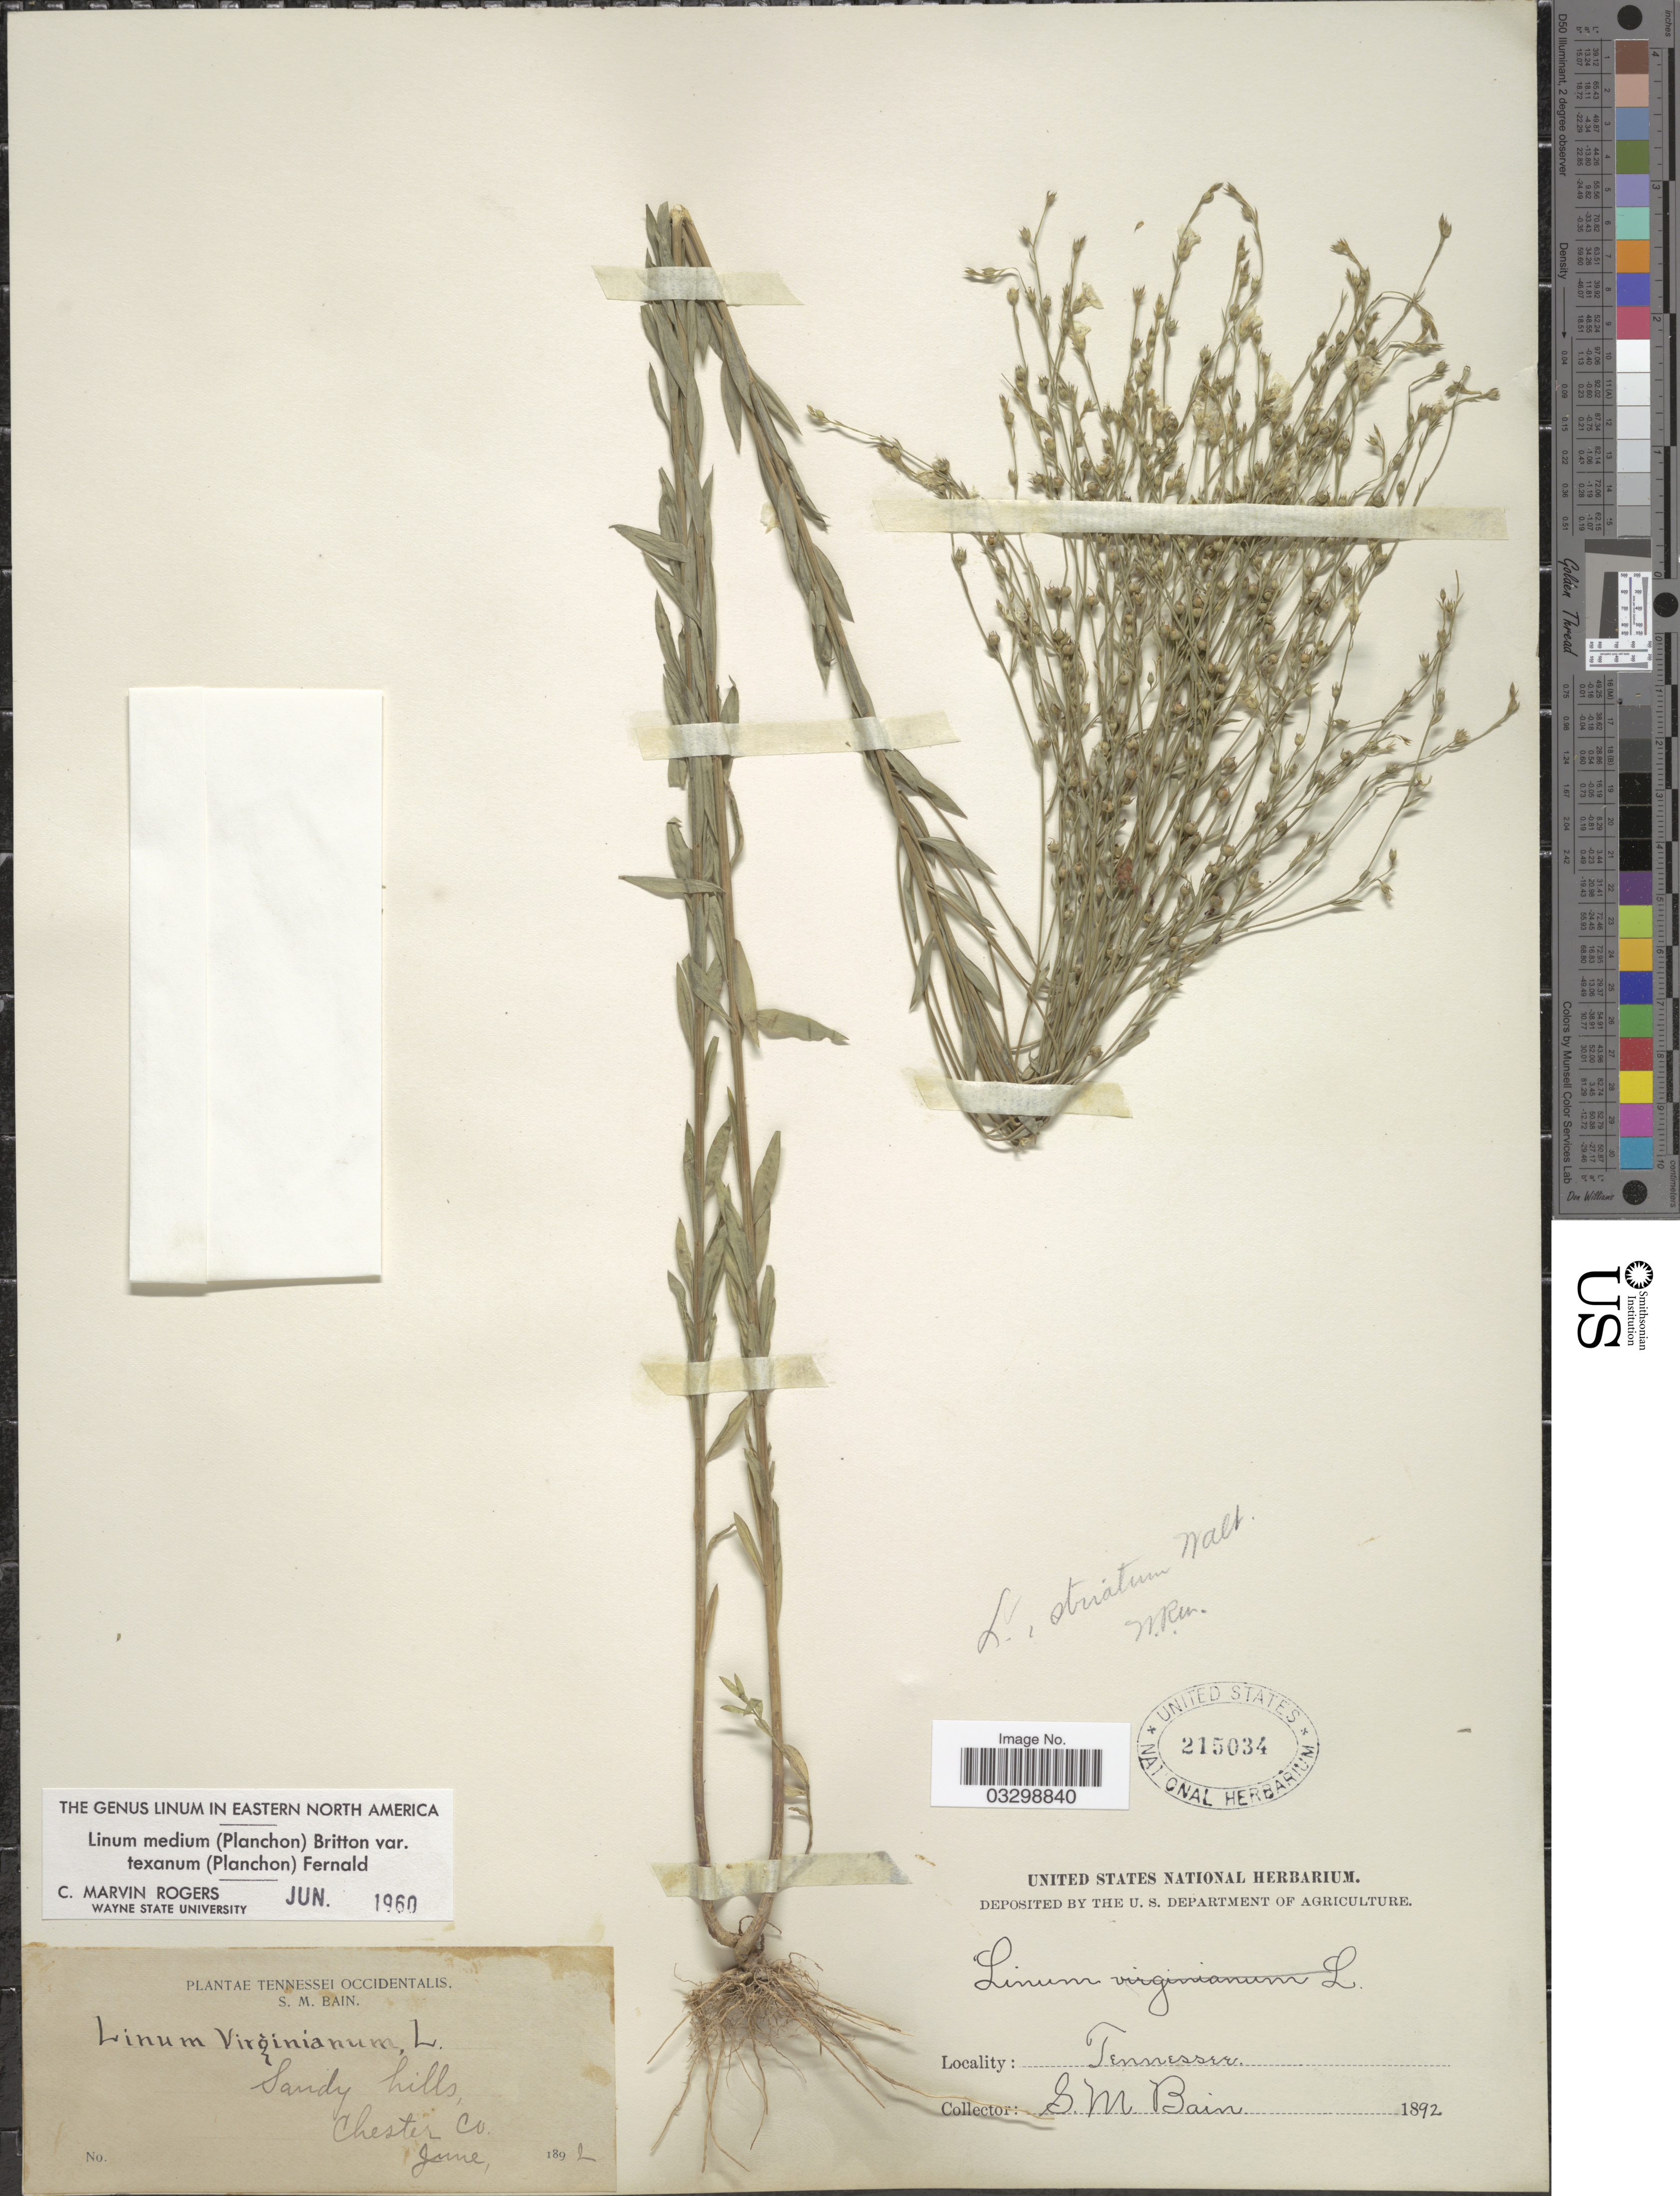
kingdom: Plantae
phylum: Tracheophyta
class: Magnoliopsida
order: Malpighiales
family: Linaceae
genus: Linum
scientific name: Linum medium var. texanum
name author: (Planch.) Fernald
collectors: S. M. Bain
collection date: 1892-06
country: United States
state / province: Tennessee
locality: Sandy hills, Chester Co.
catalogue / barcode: US 215034